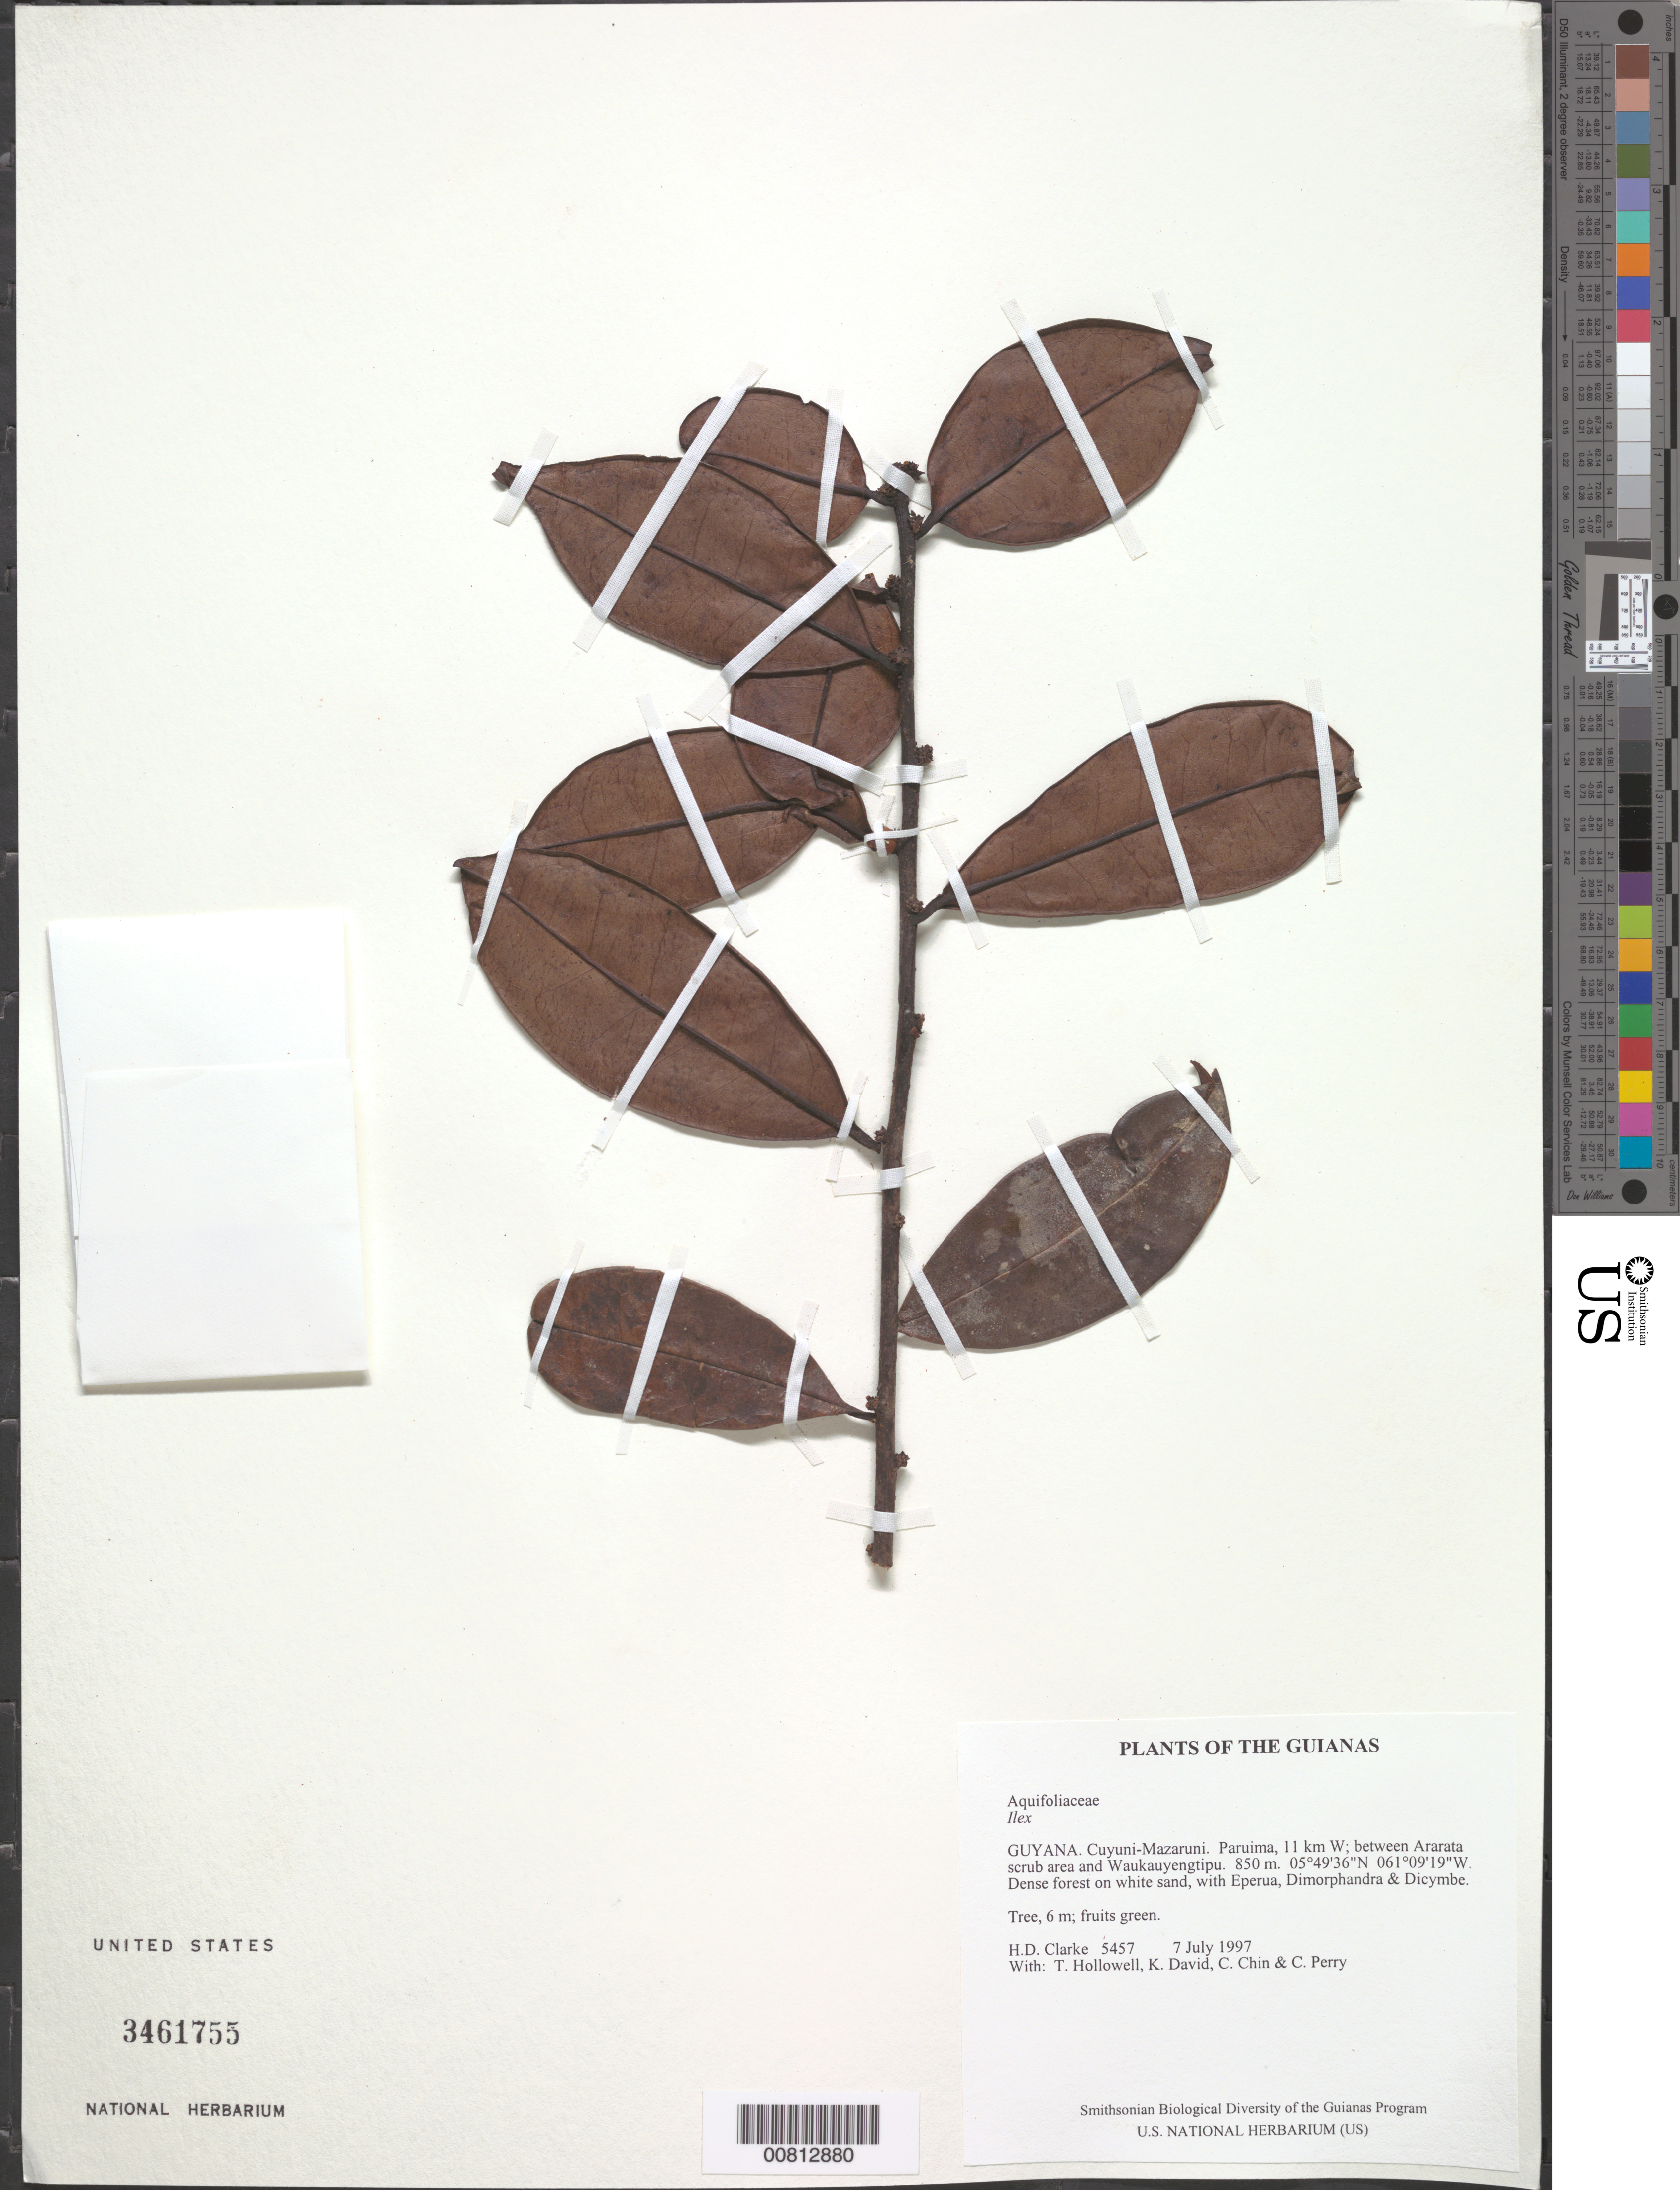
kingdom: Plantae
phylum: Tracheophyta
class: Magnoliopsida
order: Aquifoliales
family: Aquifoliaceae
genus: Ilex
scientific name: Ilex sp.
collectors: H. D. Clarke, T. Hollowell, K. David, C. Chin & C. Perry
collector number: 5457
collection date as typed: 7 July 1997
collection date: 1997-07-07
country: Guyana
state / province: Cuyuni-Mazaruni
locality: Paruima, 11 km W; between Ararata scrub area and Waukauyengtipu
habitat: Dense forest on white sand, with Eperua, Dimorphandra & Dicymbe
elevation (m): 850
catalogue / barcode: US 3461755